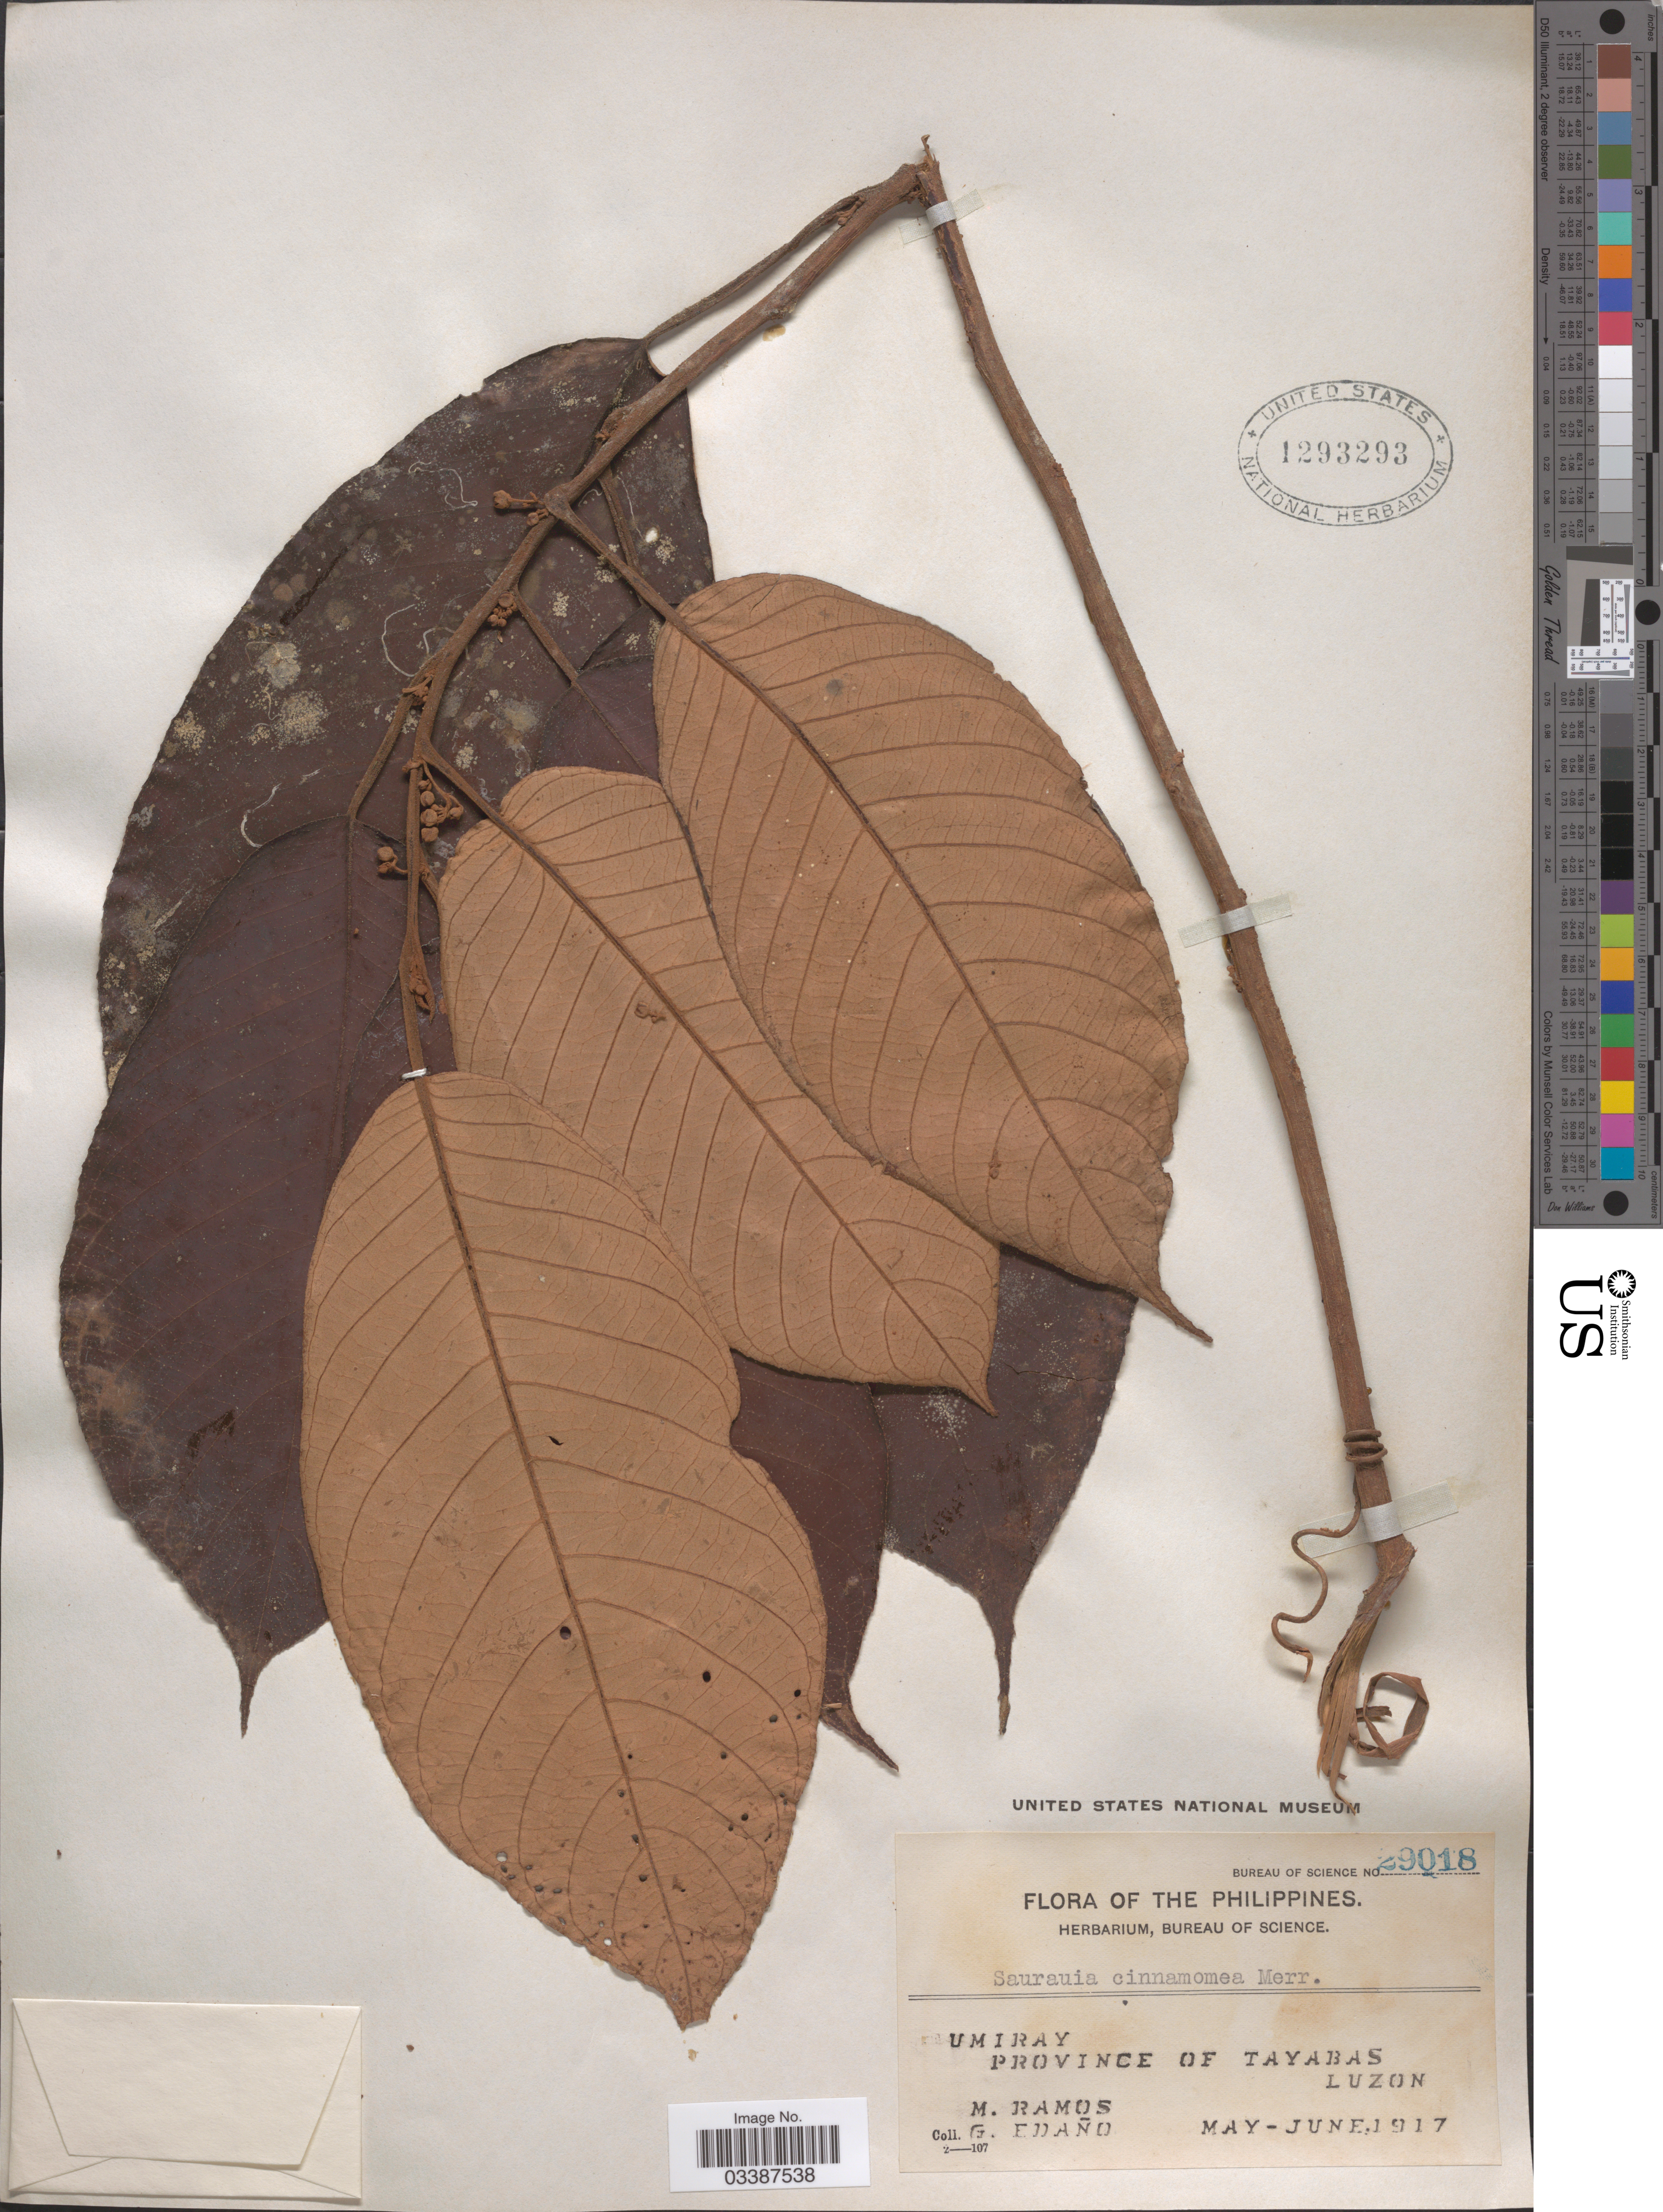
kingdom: Plantae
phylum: Tracheophyta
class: Magnoliopsida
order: Ericales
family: Actinidiaceae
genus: Saurauia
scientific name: Saurauia cinnamomea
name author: Merr.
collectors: M. Ramos & G. Edaño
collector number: Bureau of Science 29018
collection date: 1917-05/1917-06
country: Philippines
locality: Umiray, Province of Tayabas, Luzon.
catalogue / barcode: US 1293293